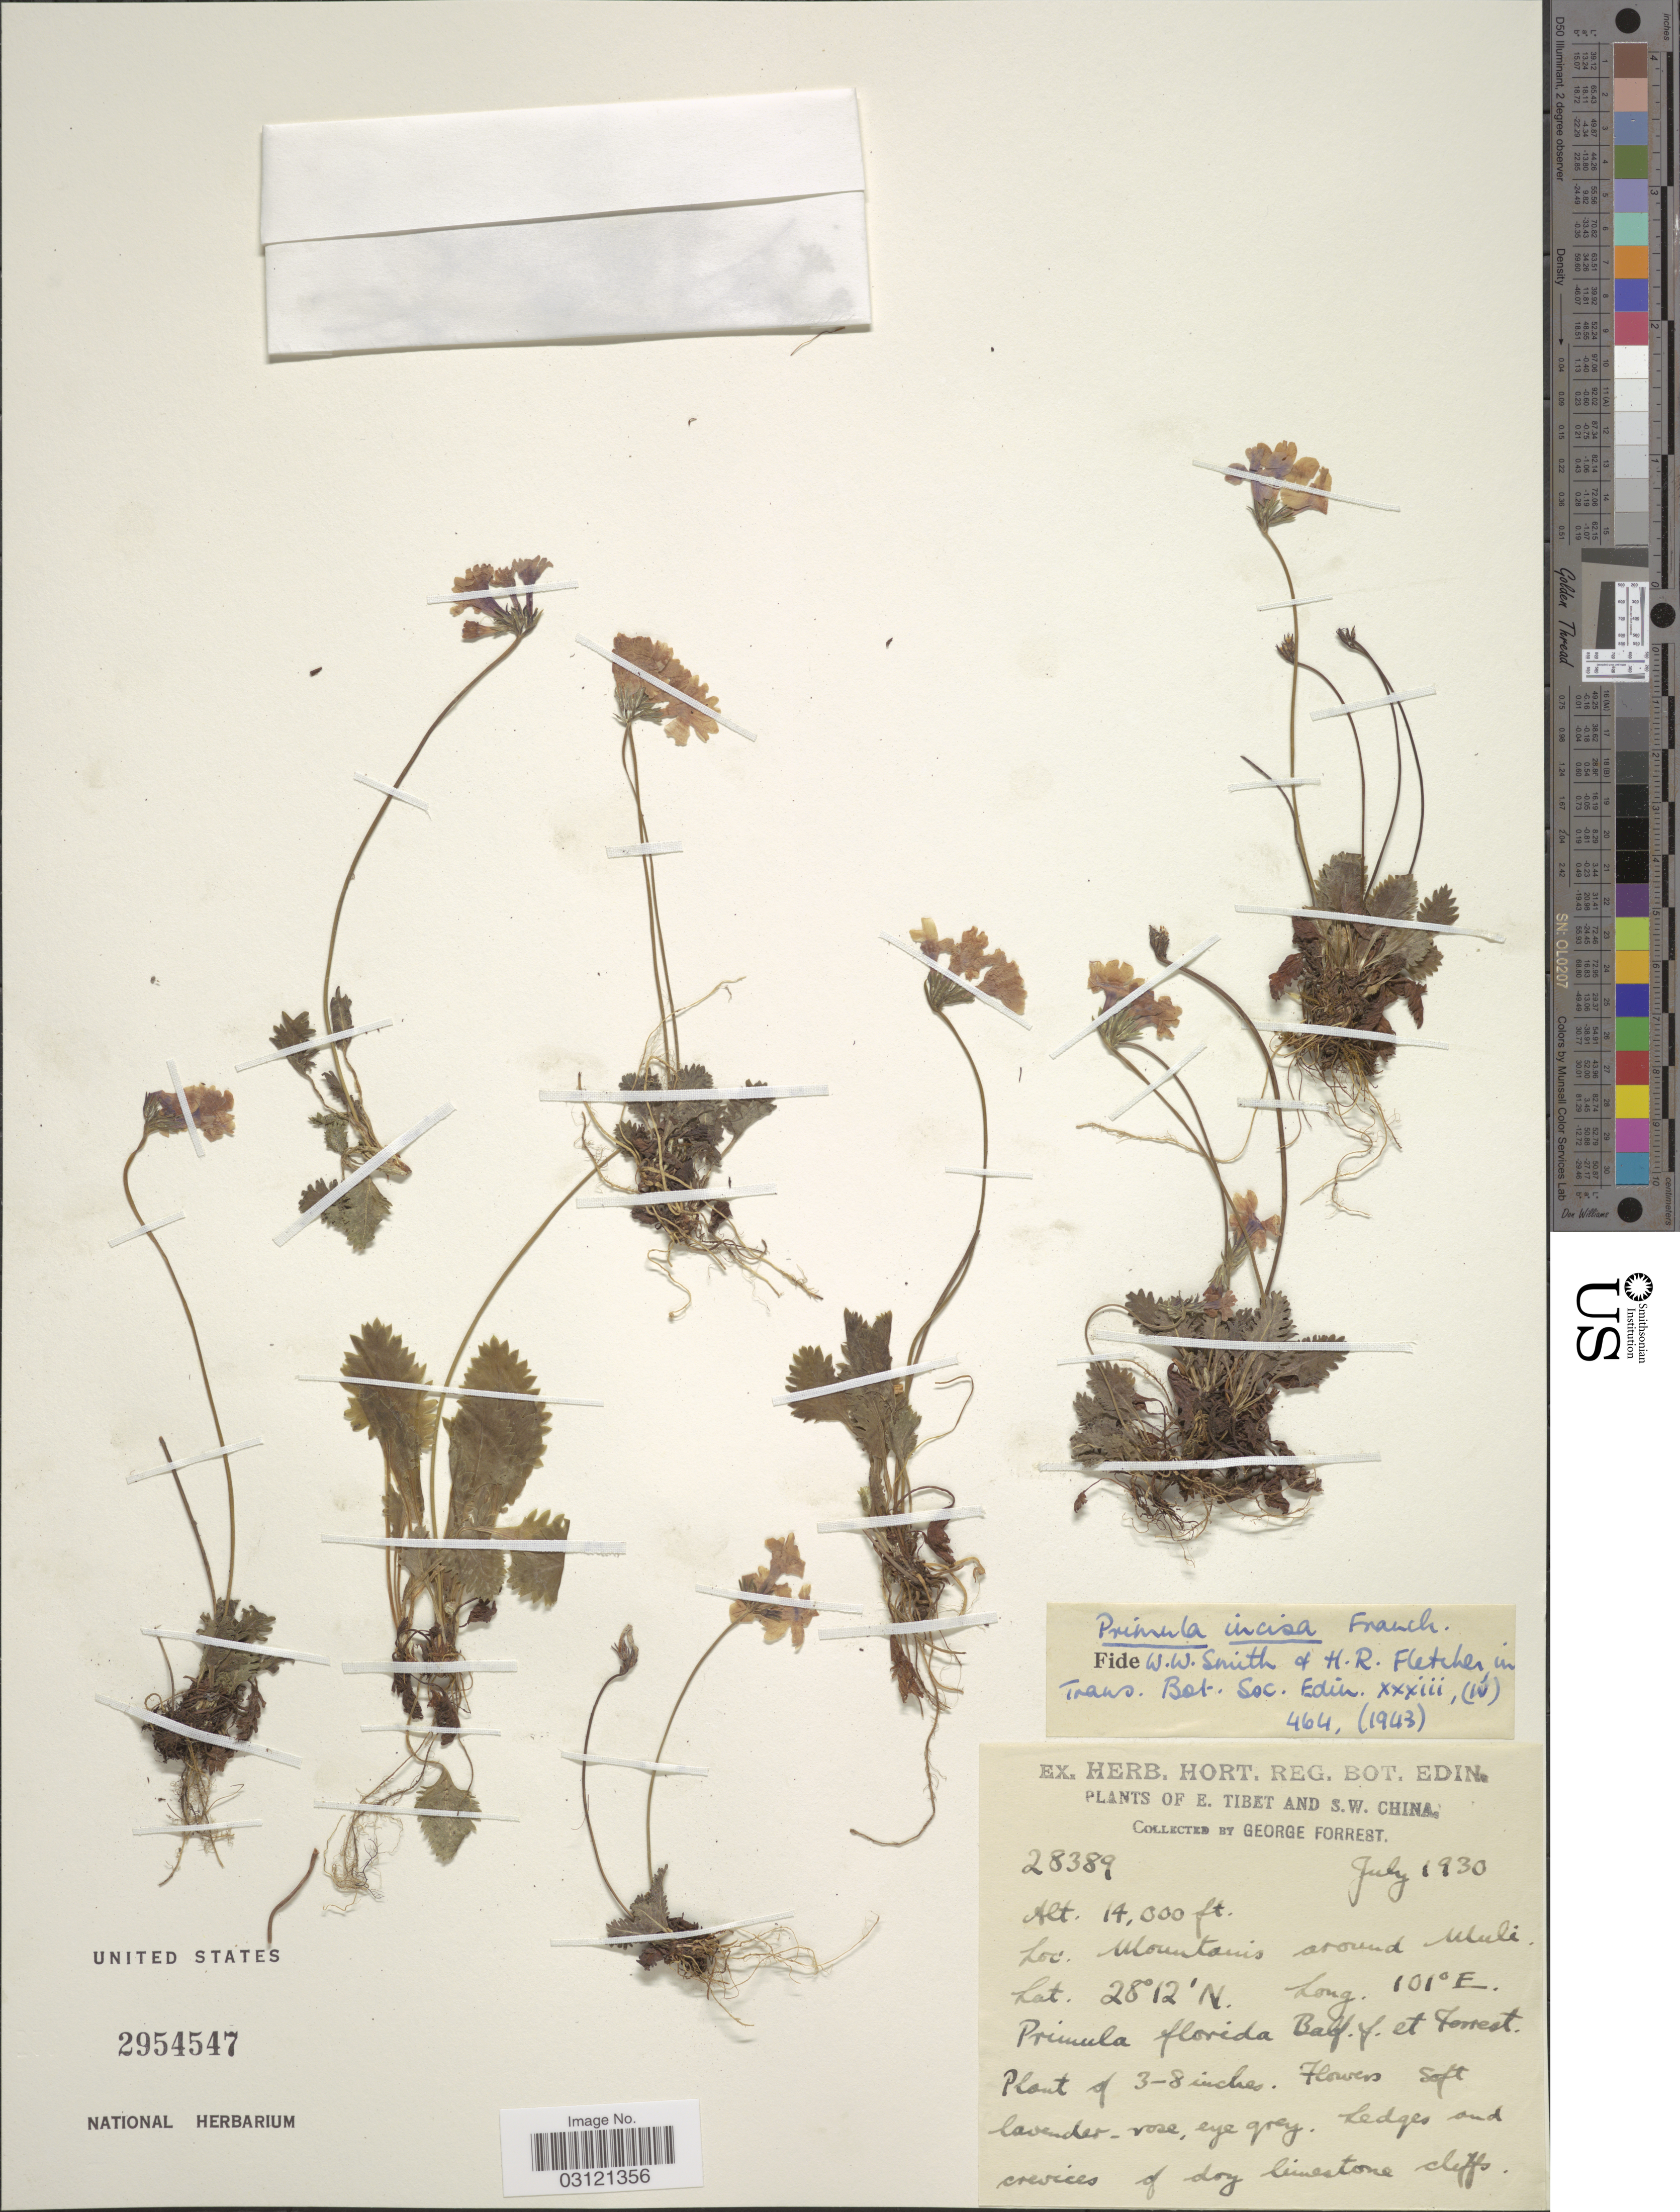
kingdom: Plantae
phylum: Tracheophyta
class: Magnoliopsida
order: Ericales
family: Primulaceae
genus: Primula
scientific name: Primula incisa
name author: Franch.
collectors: G. Forrest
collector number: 28389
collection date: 1930-07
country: China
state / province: Xizang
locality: E. Tibet and S.W. China, Mountains around Muli.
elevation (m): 4267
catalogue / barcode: US 2954547